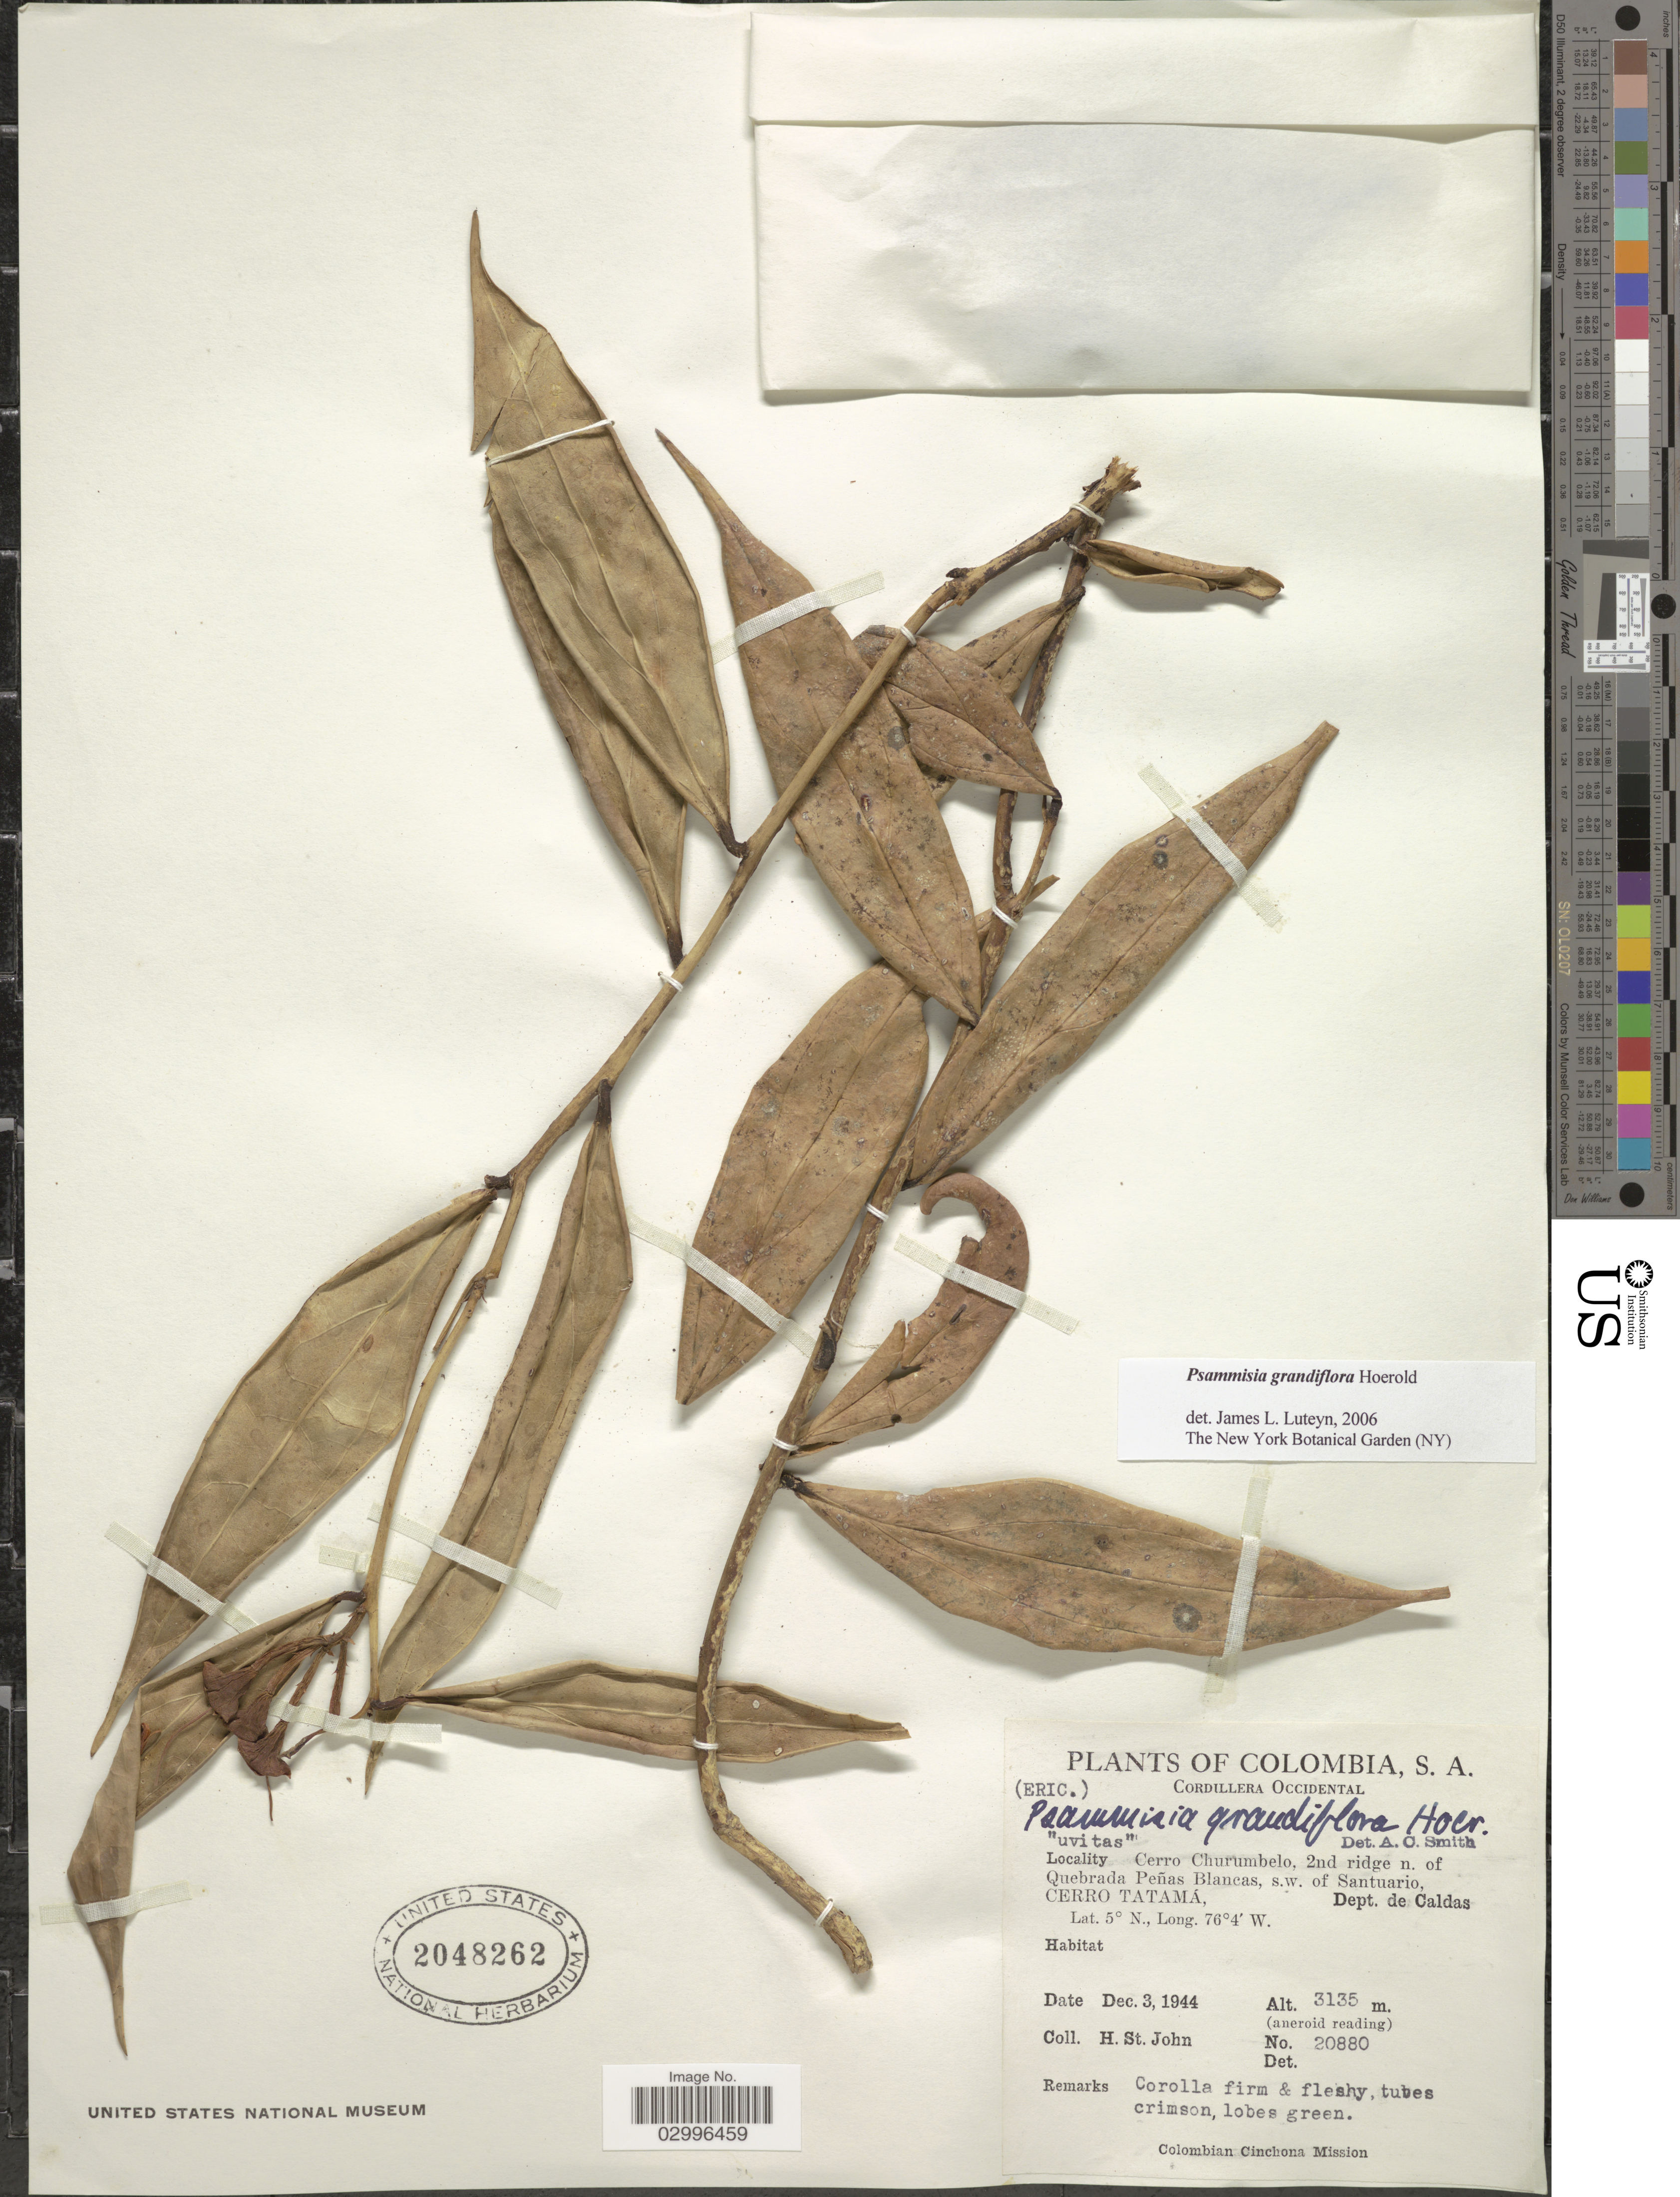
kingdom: Plantae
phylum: Tracheophyta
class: Magnoliopsida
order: Ericales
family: Ericaceae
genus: Psammisia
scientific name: Psammisia grandiflora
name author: Hoerold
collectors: H. St. John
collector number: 20880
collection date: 1944-12-03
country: Colombia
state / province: Caldas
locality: Cordillera Occidental. Cerro Churumbelo, 2nd ridge n. of Quebrada Peñas Blancas, s.w. of Santuario, Cerro Tatamá, Dept. de Caldas.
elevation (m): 3135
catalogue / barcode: US 2048262